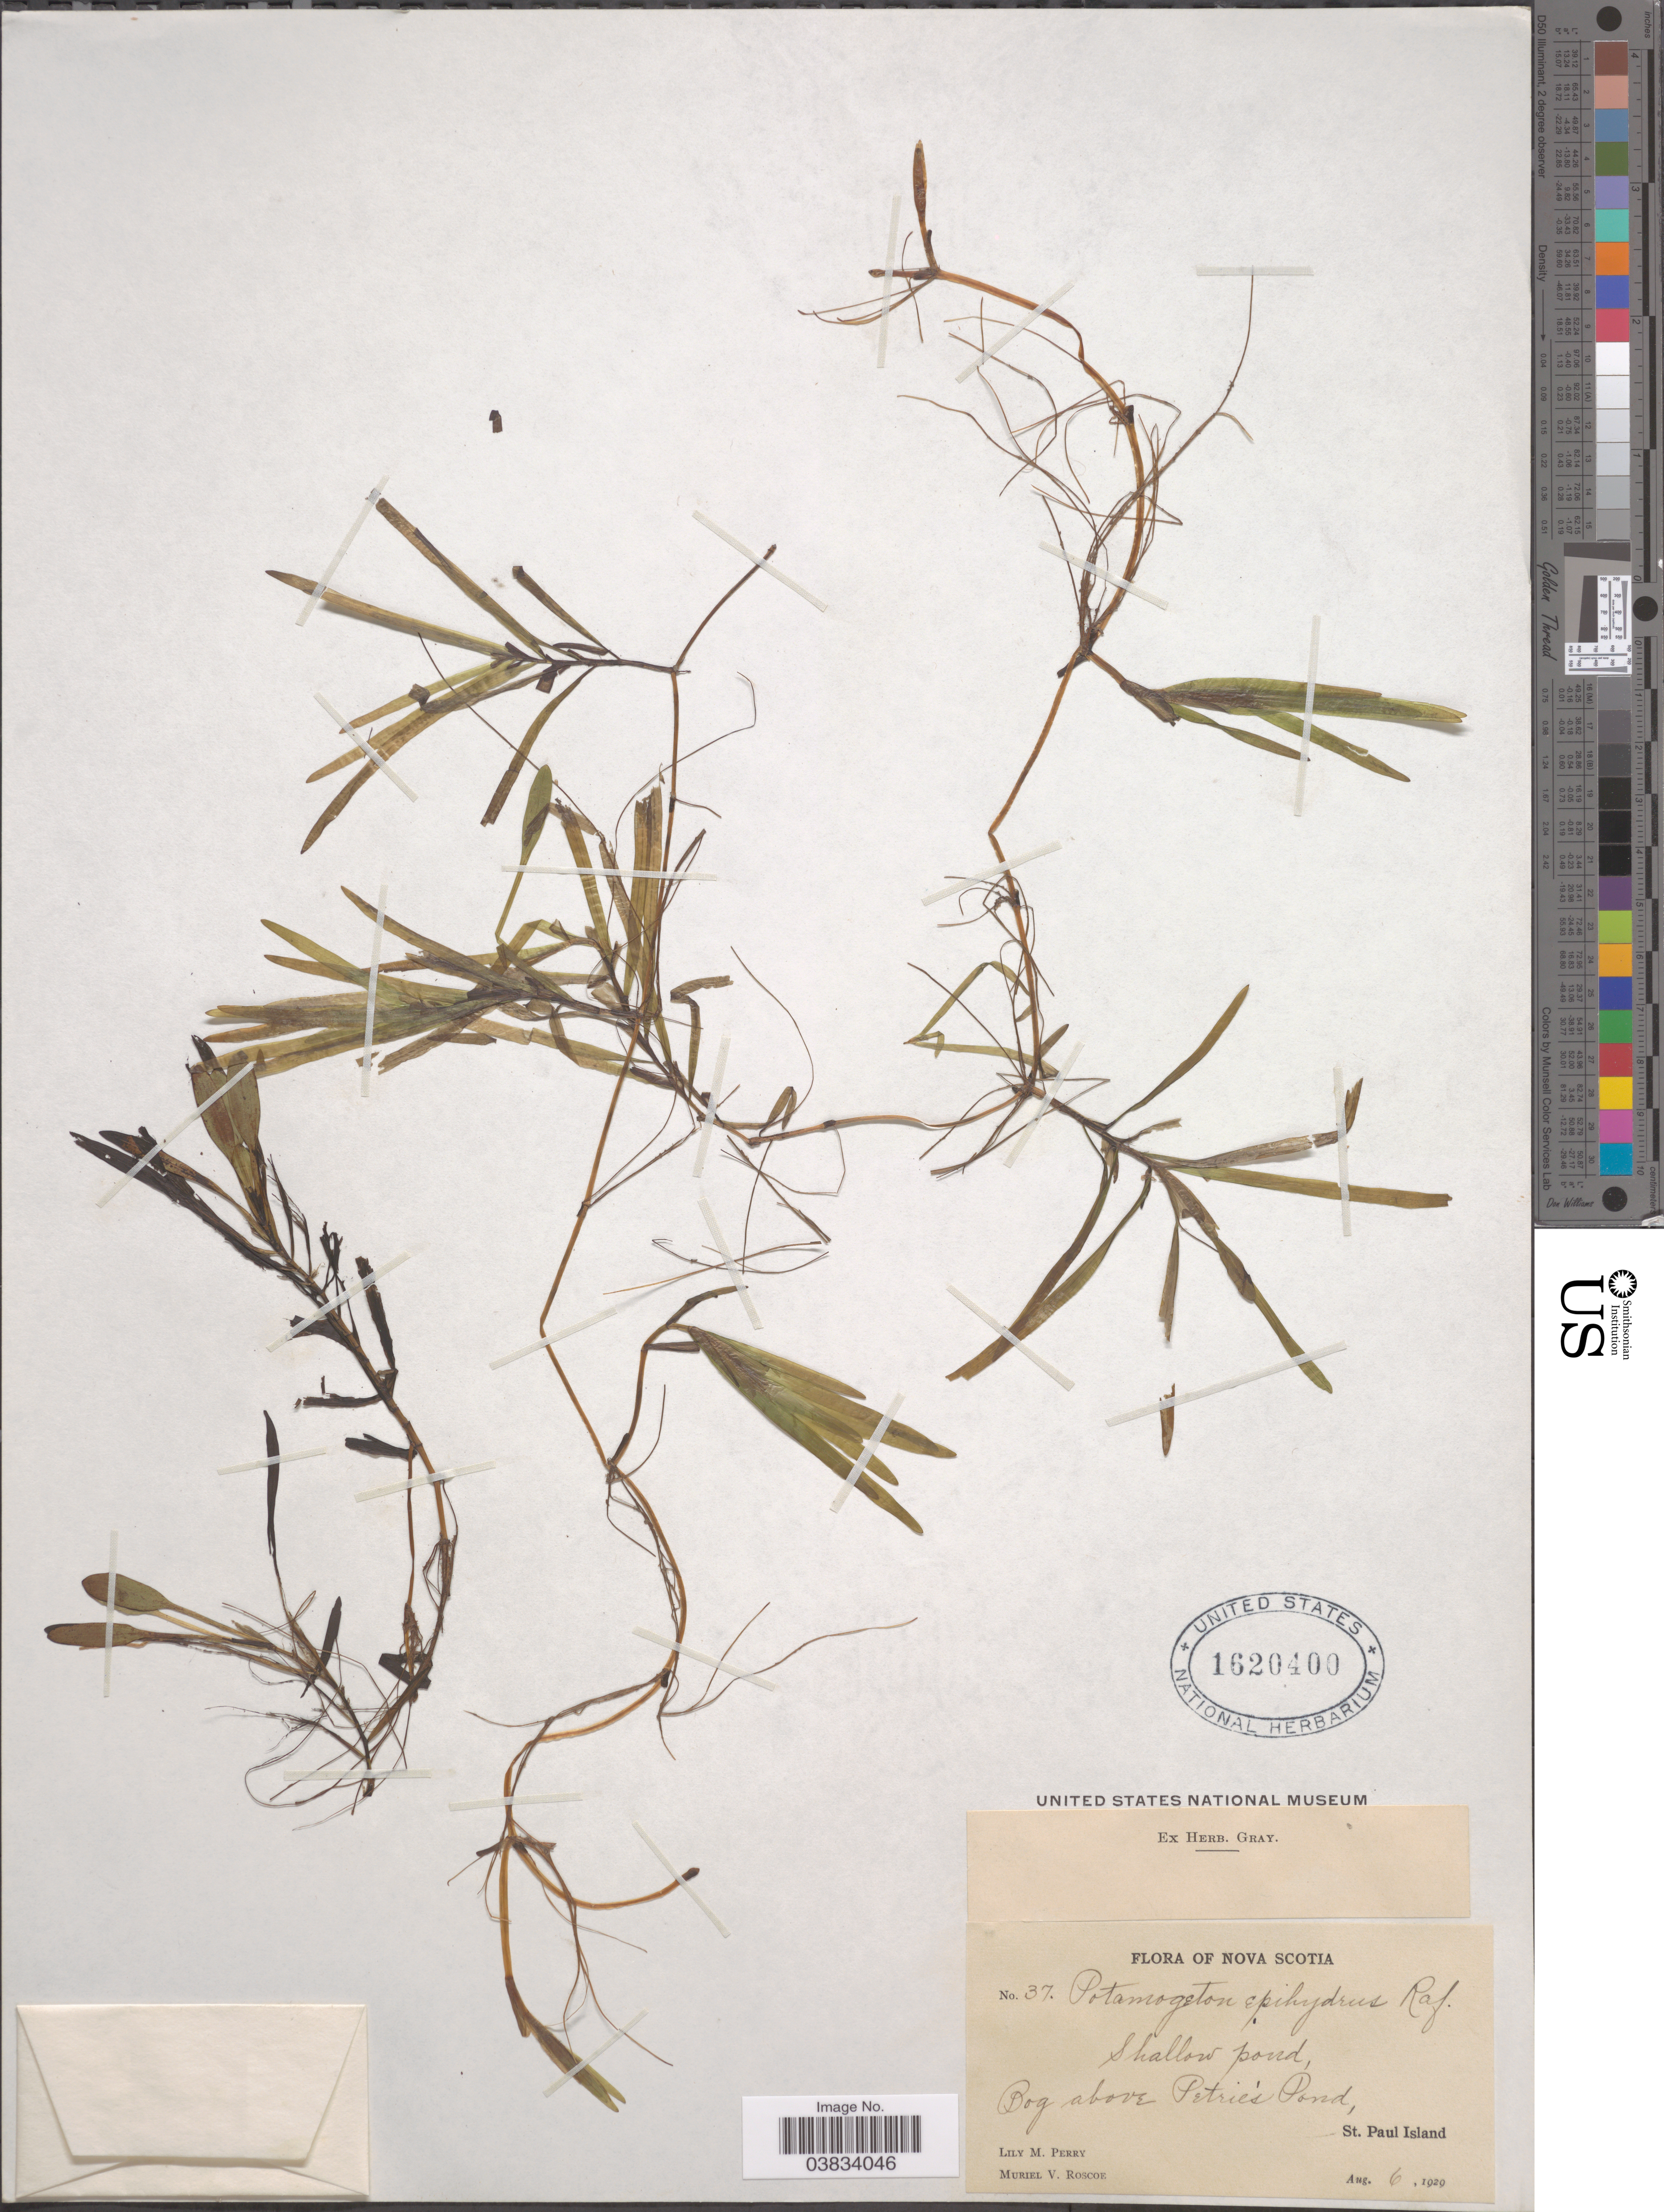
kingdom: Plantae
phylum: Tracheophyta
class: Liliopsida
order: Alismatales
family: Potamogetonaceae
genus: Potamogeton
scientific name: Potamogeton epihydrus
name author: Raf.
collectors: L. M. Perry & M. Roscoe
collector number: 37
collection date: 1929-08-06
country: Canada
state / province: Nova Scotia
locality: Shallow pond, Bog above Petrie's Pond, St. Paul Island.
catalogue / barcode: US 1620400